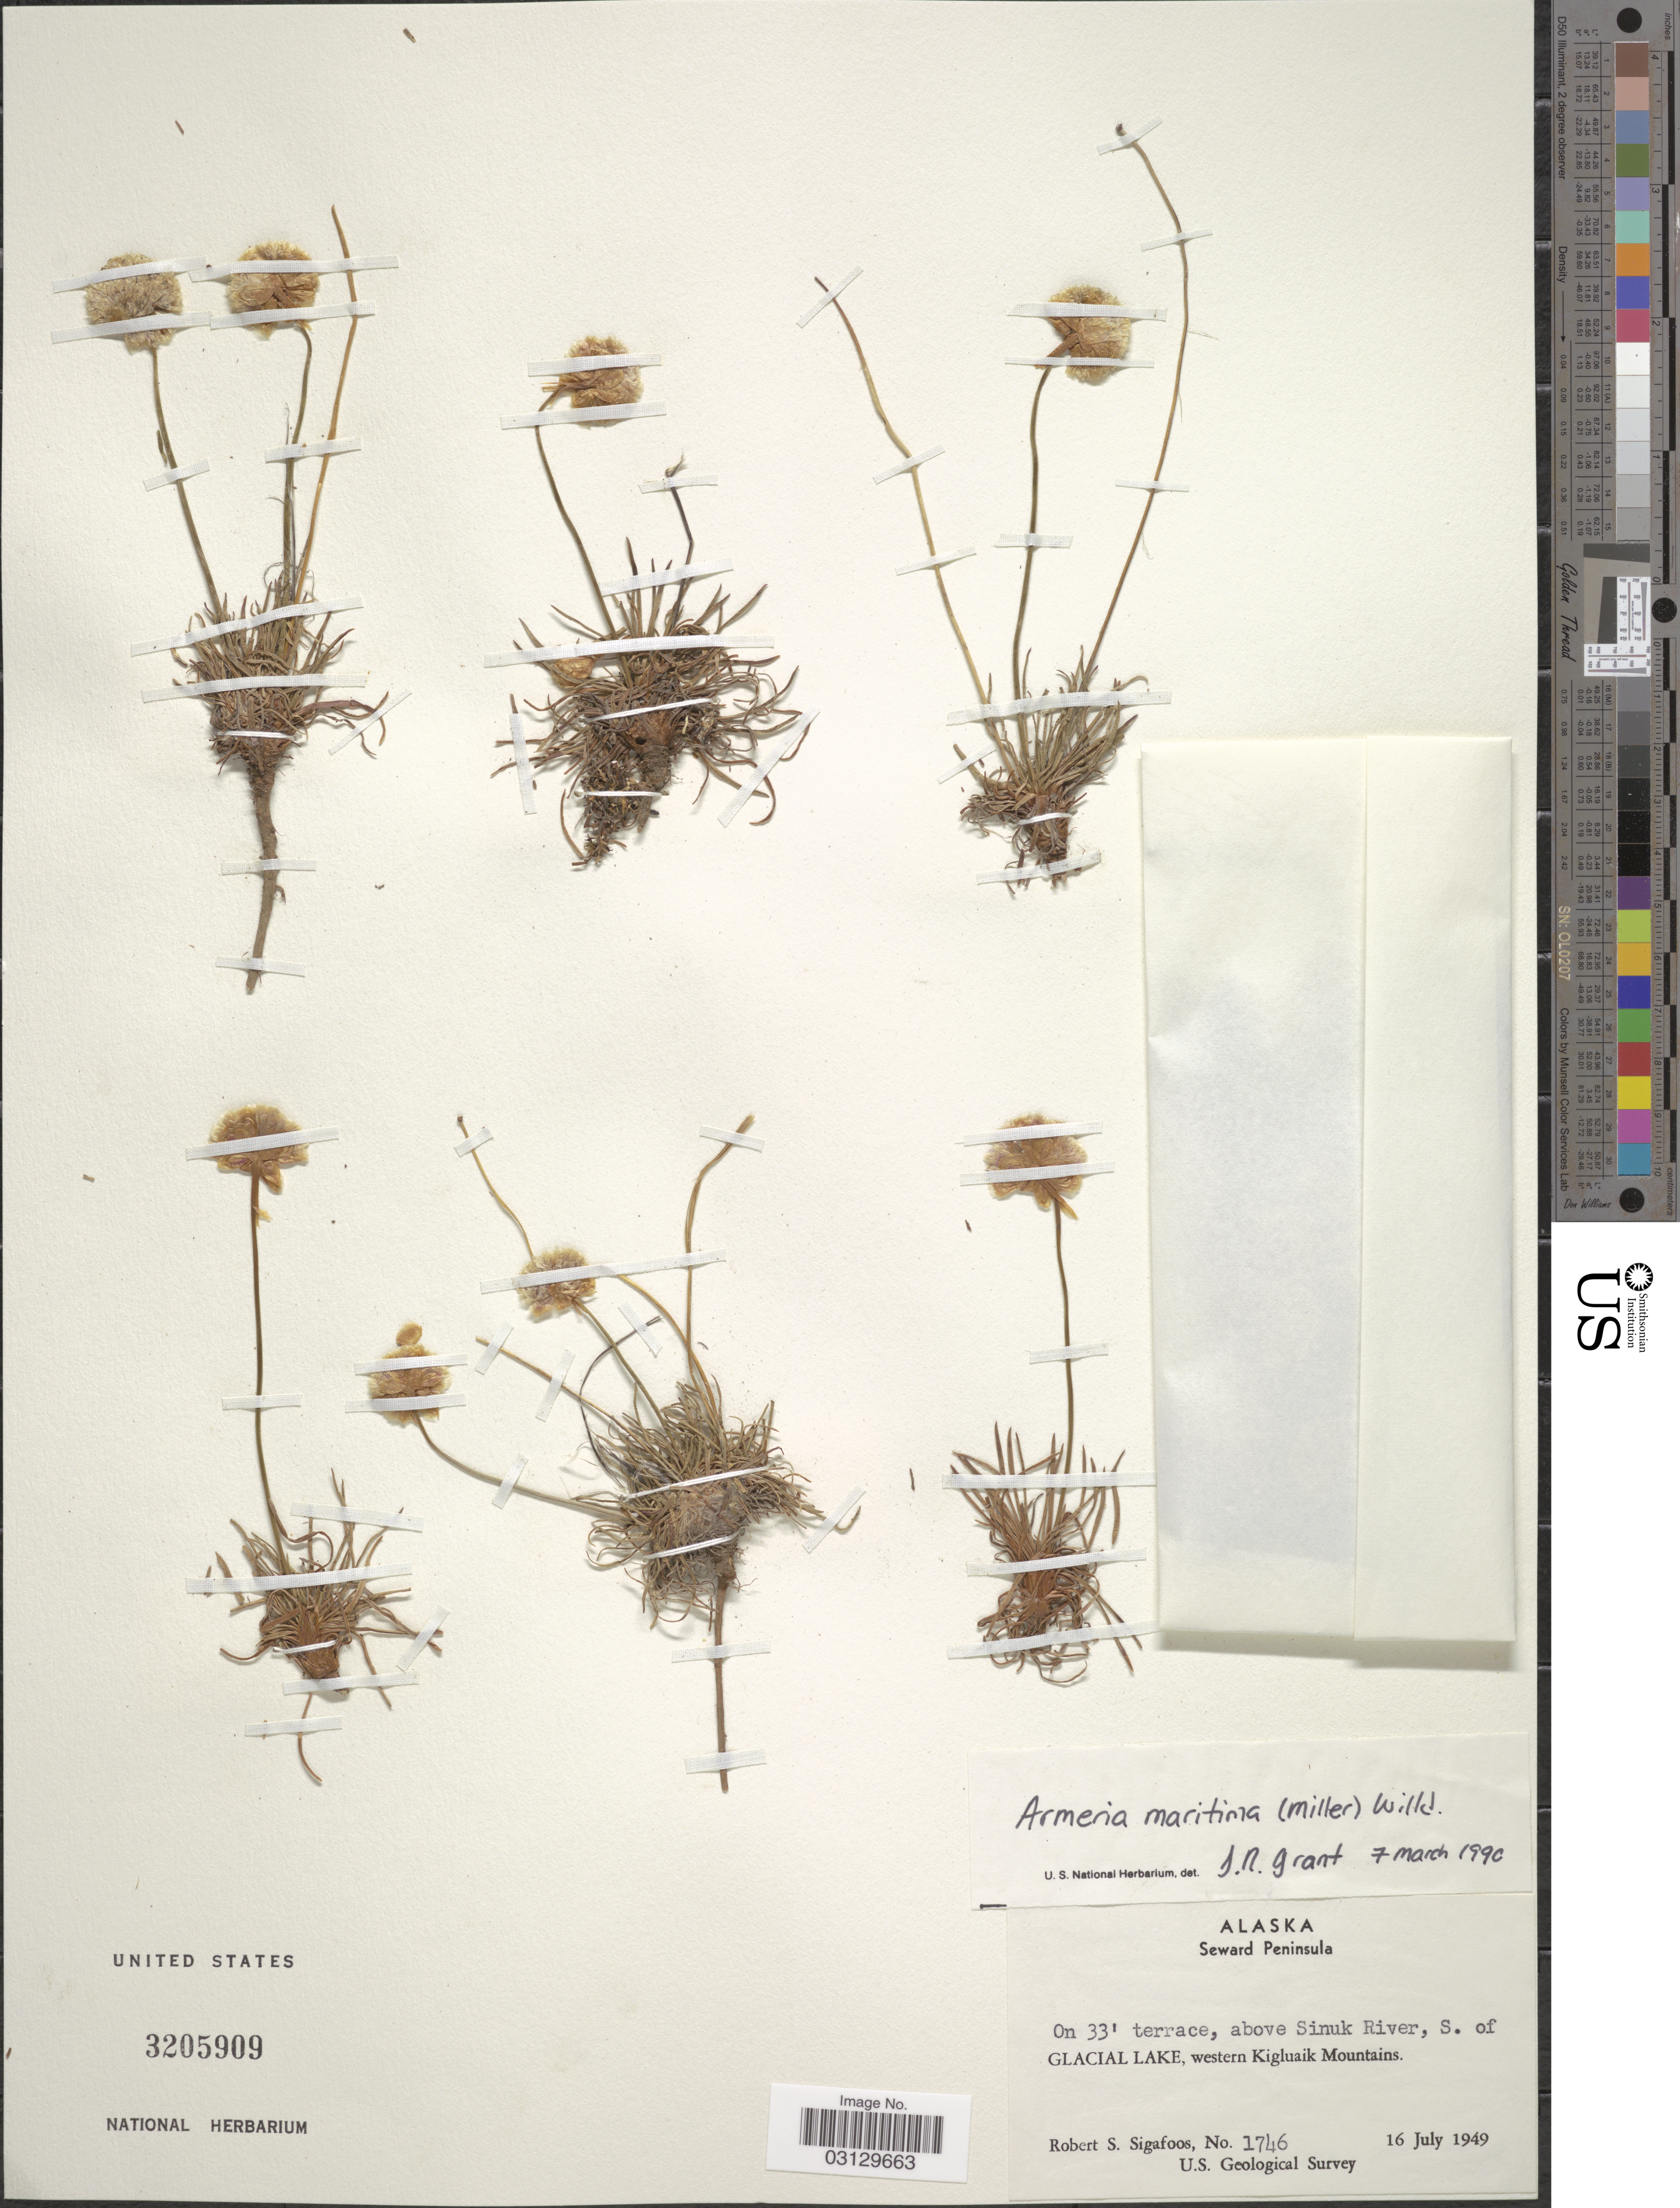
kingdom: Plantae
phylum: Tracheophyta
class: Magnoliopsida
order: Caryophyllales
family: Plumbaginaceae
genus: Armeria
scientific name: Armeria maritima subsp. sibirica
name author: (Turcz. ex Boiss.) Nyman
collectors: R. Sigafoos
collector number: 1746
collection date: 1949-07-16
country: United States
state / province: Alaska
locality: Seward Peninsula. Above Sinuk River, S. of Glacial Lake, western Kigluaik Mountains.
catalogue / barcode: US 3205909